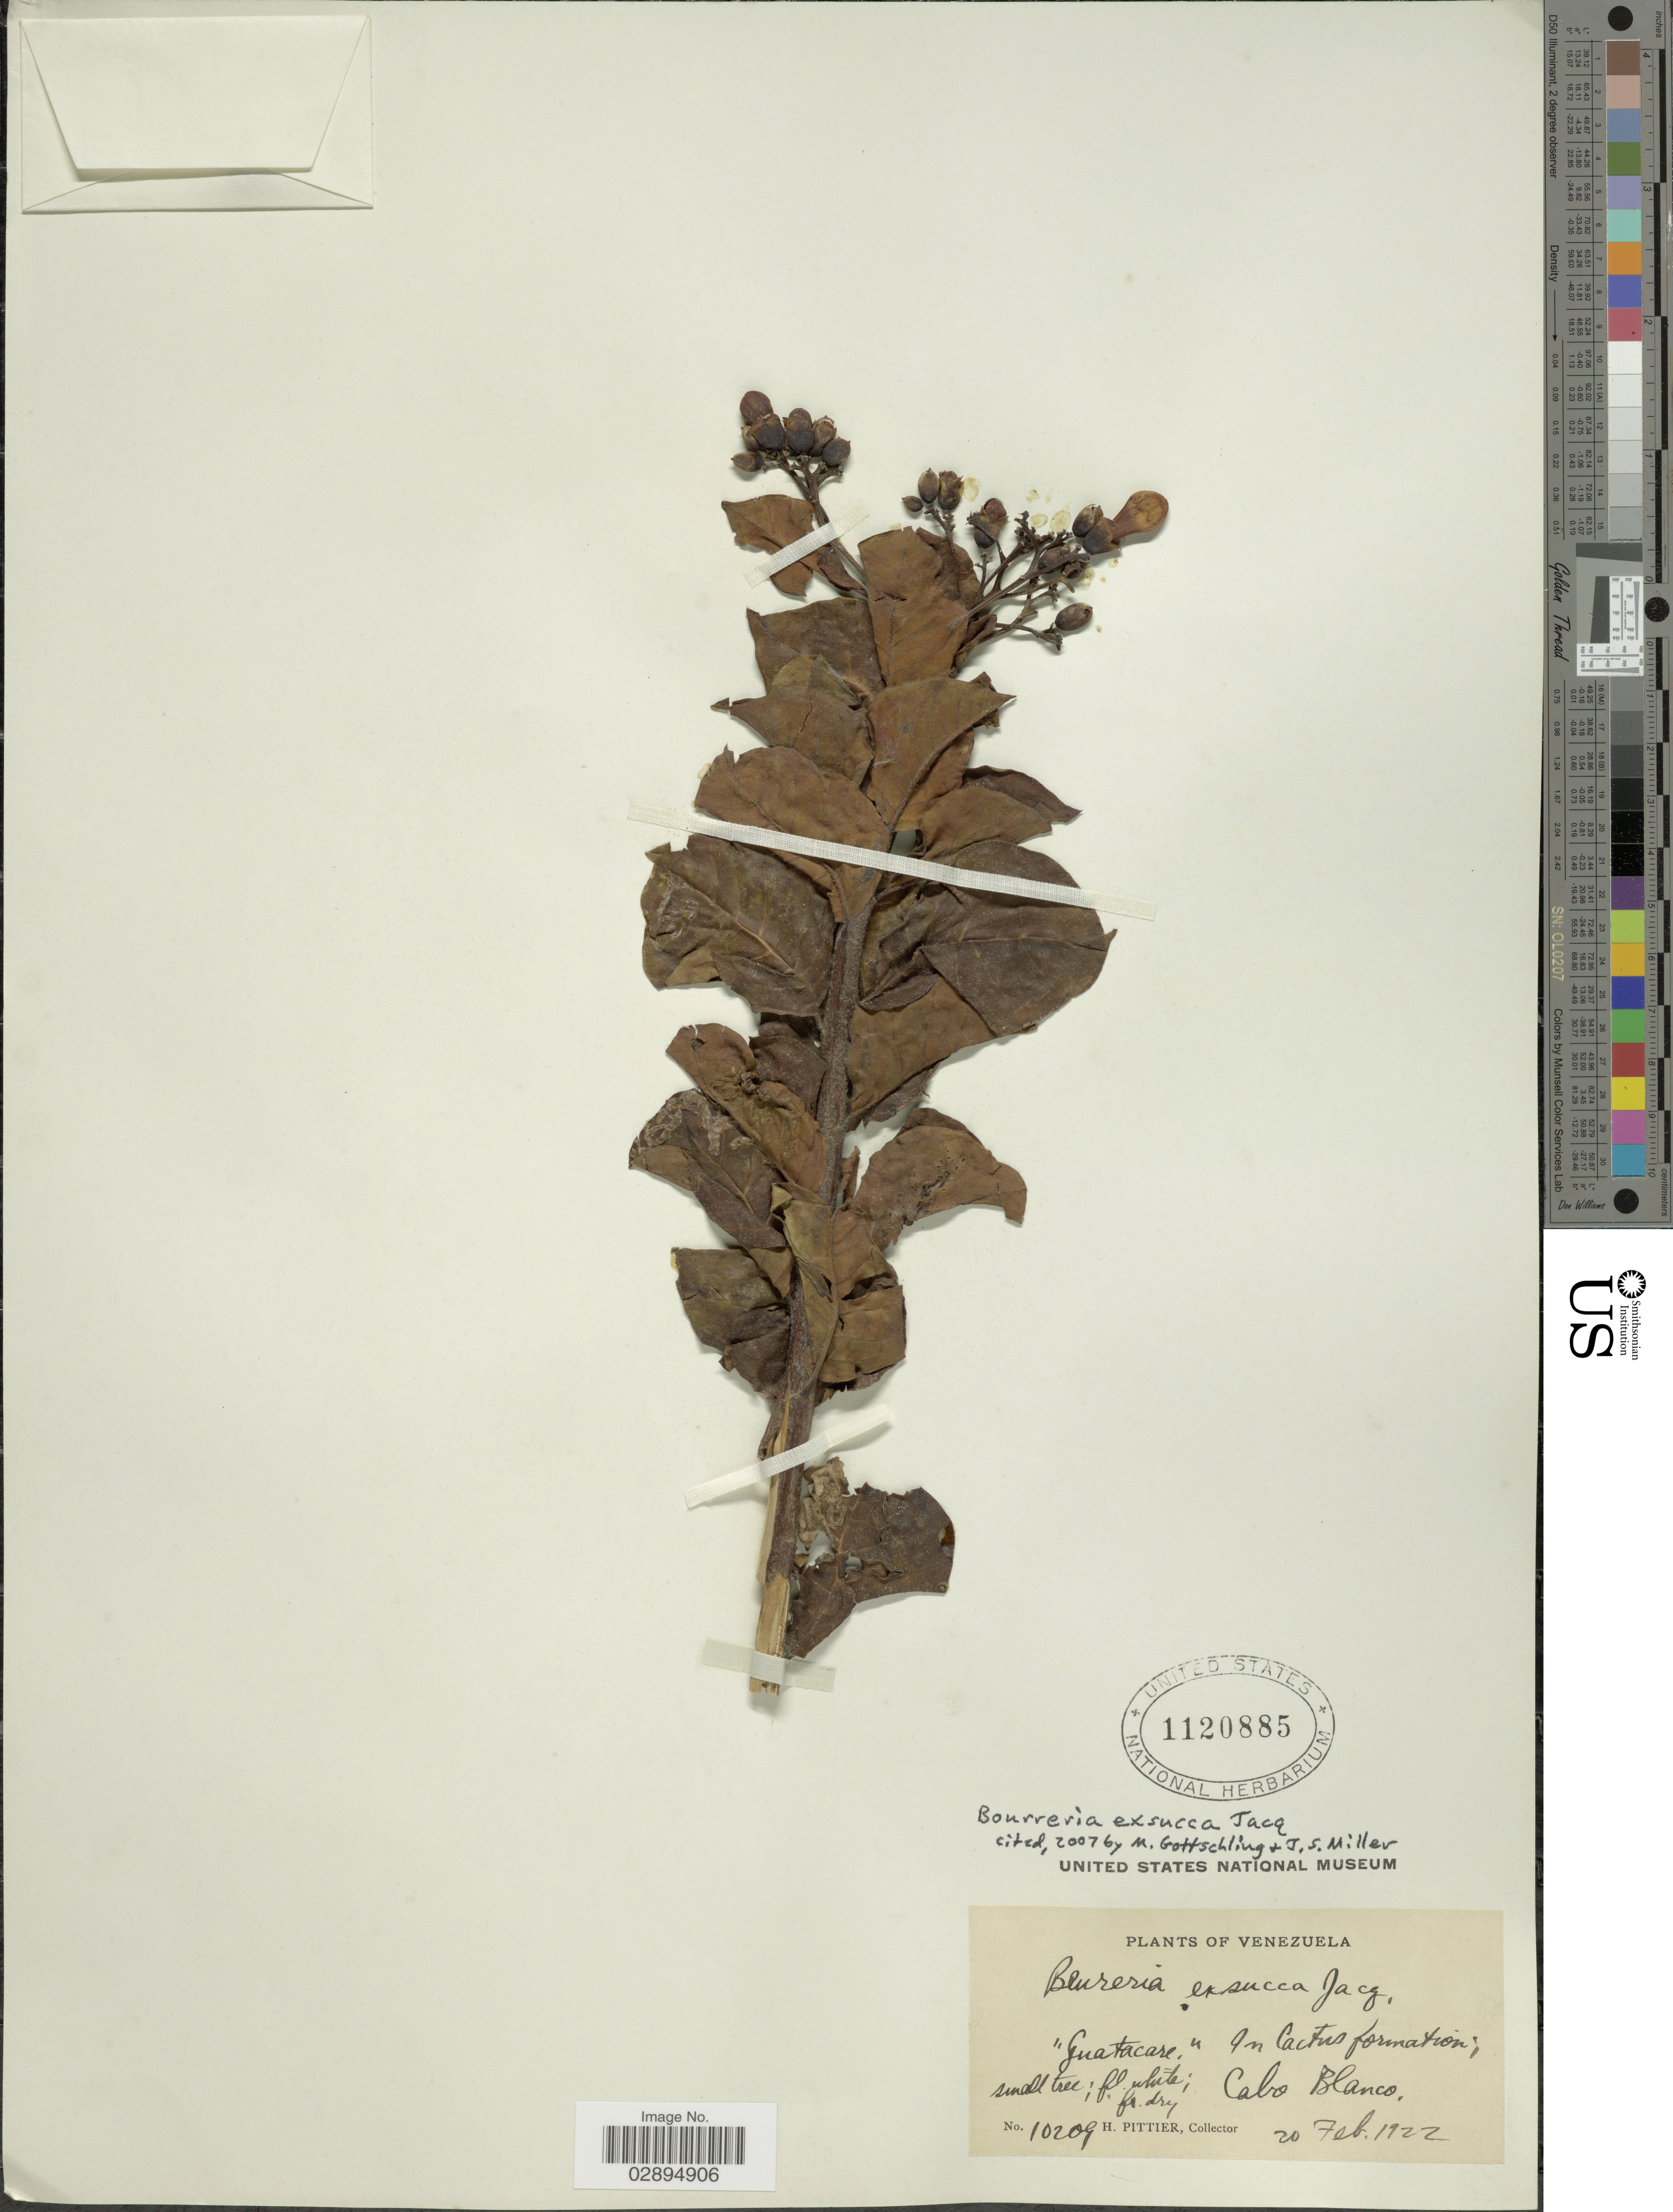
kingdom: Plantae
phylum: Tracheophyta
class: Magnoliopsida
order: Boraginales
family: Ehretiaceae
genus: Bourreria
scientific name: Bourreria exsucca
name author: (L.) Jacq.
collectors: H. F. Pittier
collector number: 10209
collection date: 1922-02-20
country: Venezuela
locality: Cabo Blanco.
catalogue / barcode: US 1120885